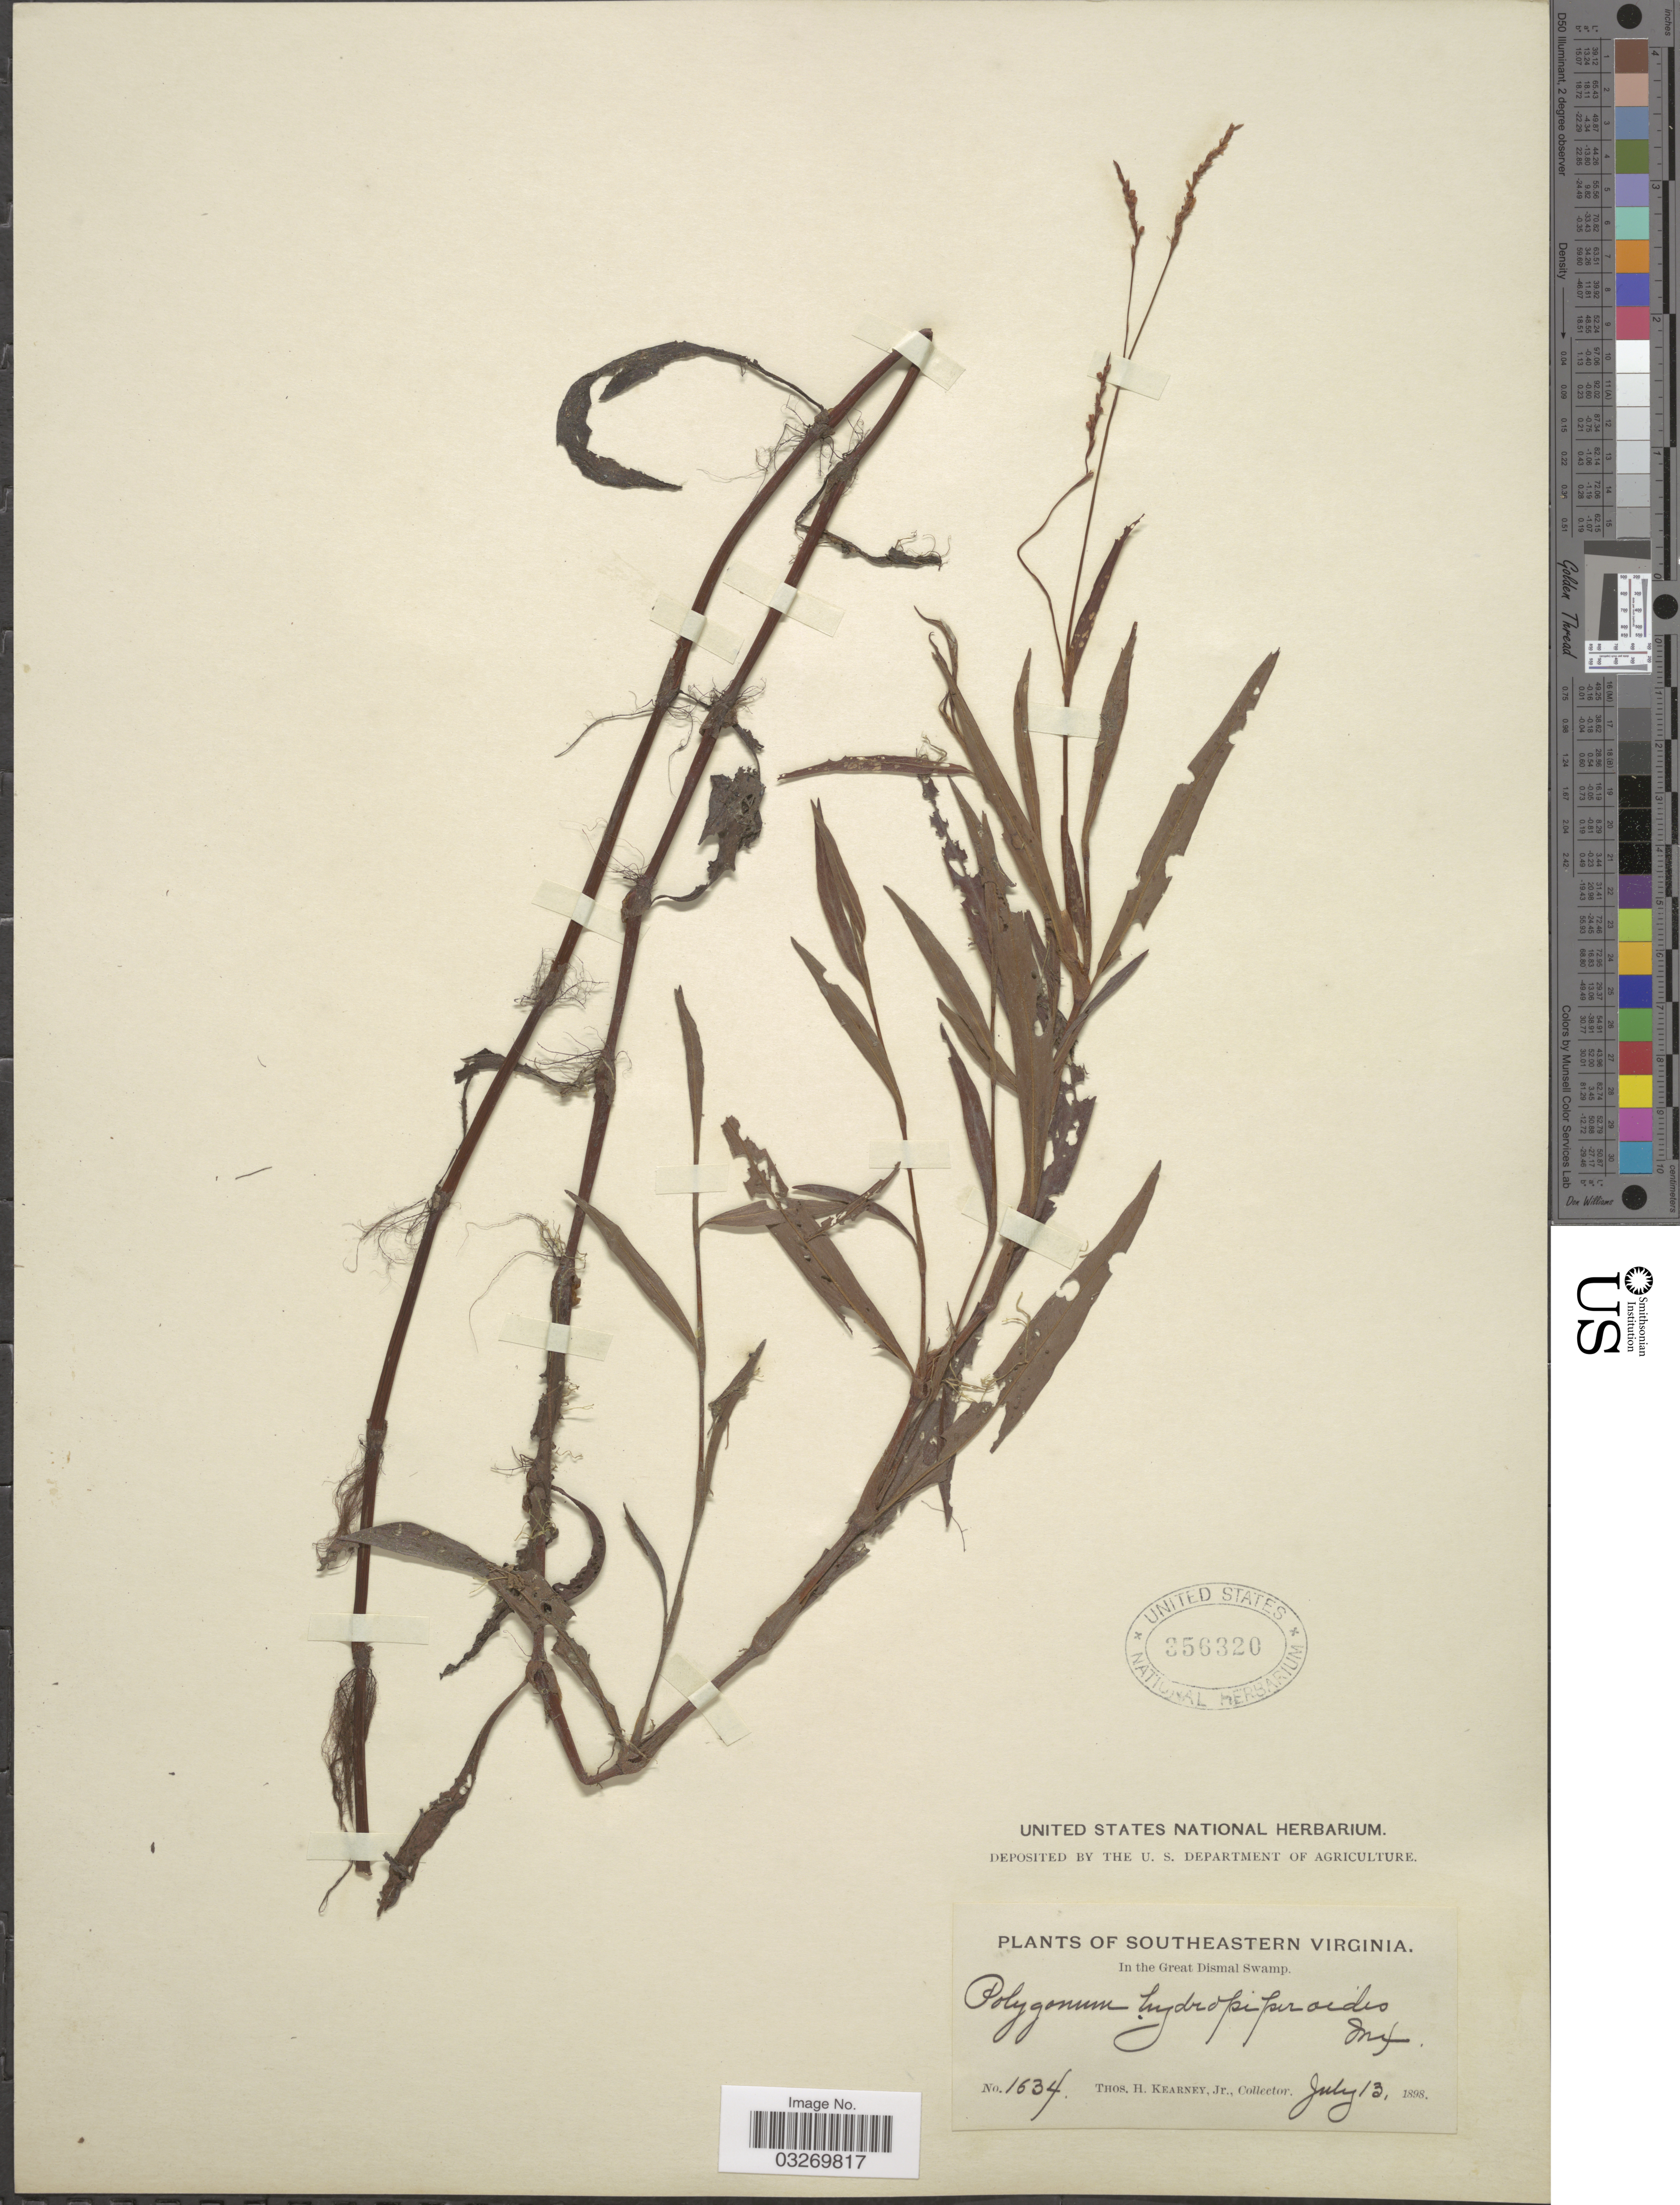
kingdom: Plantae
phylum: Tracheophyta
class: Magnoliopsida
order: Caryophyllales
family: Polygonaceae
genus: Persicaria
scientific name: Persicaria hydropiperoides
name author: (Michx.) Small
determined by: Atha, D. E.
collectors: T. H. Kearney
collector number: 634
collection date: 1898-07-13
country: United States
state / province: Virginia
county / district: City of Chesapeake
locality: Southeastern Virginia. In the Great Dismal Swamp.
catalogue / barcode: US 356320